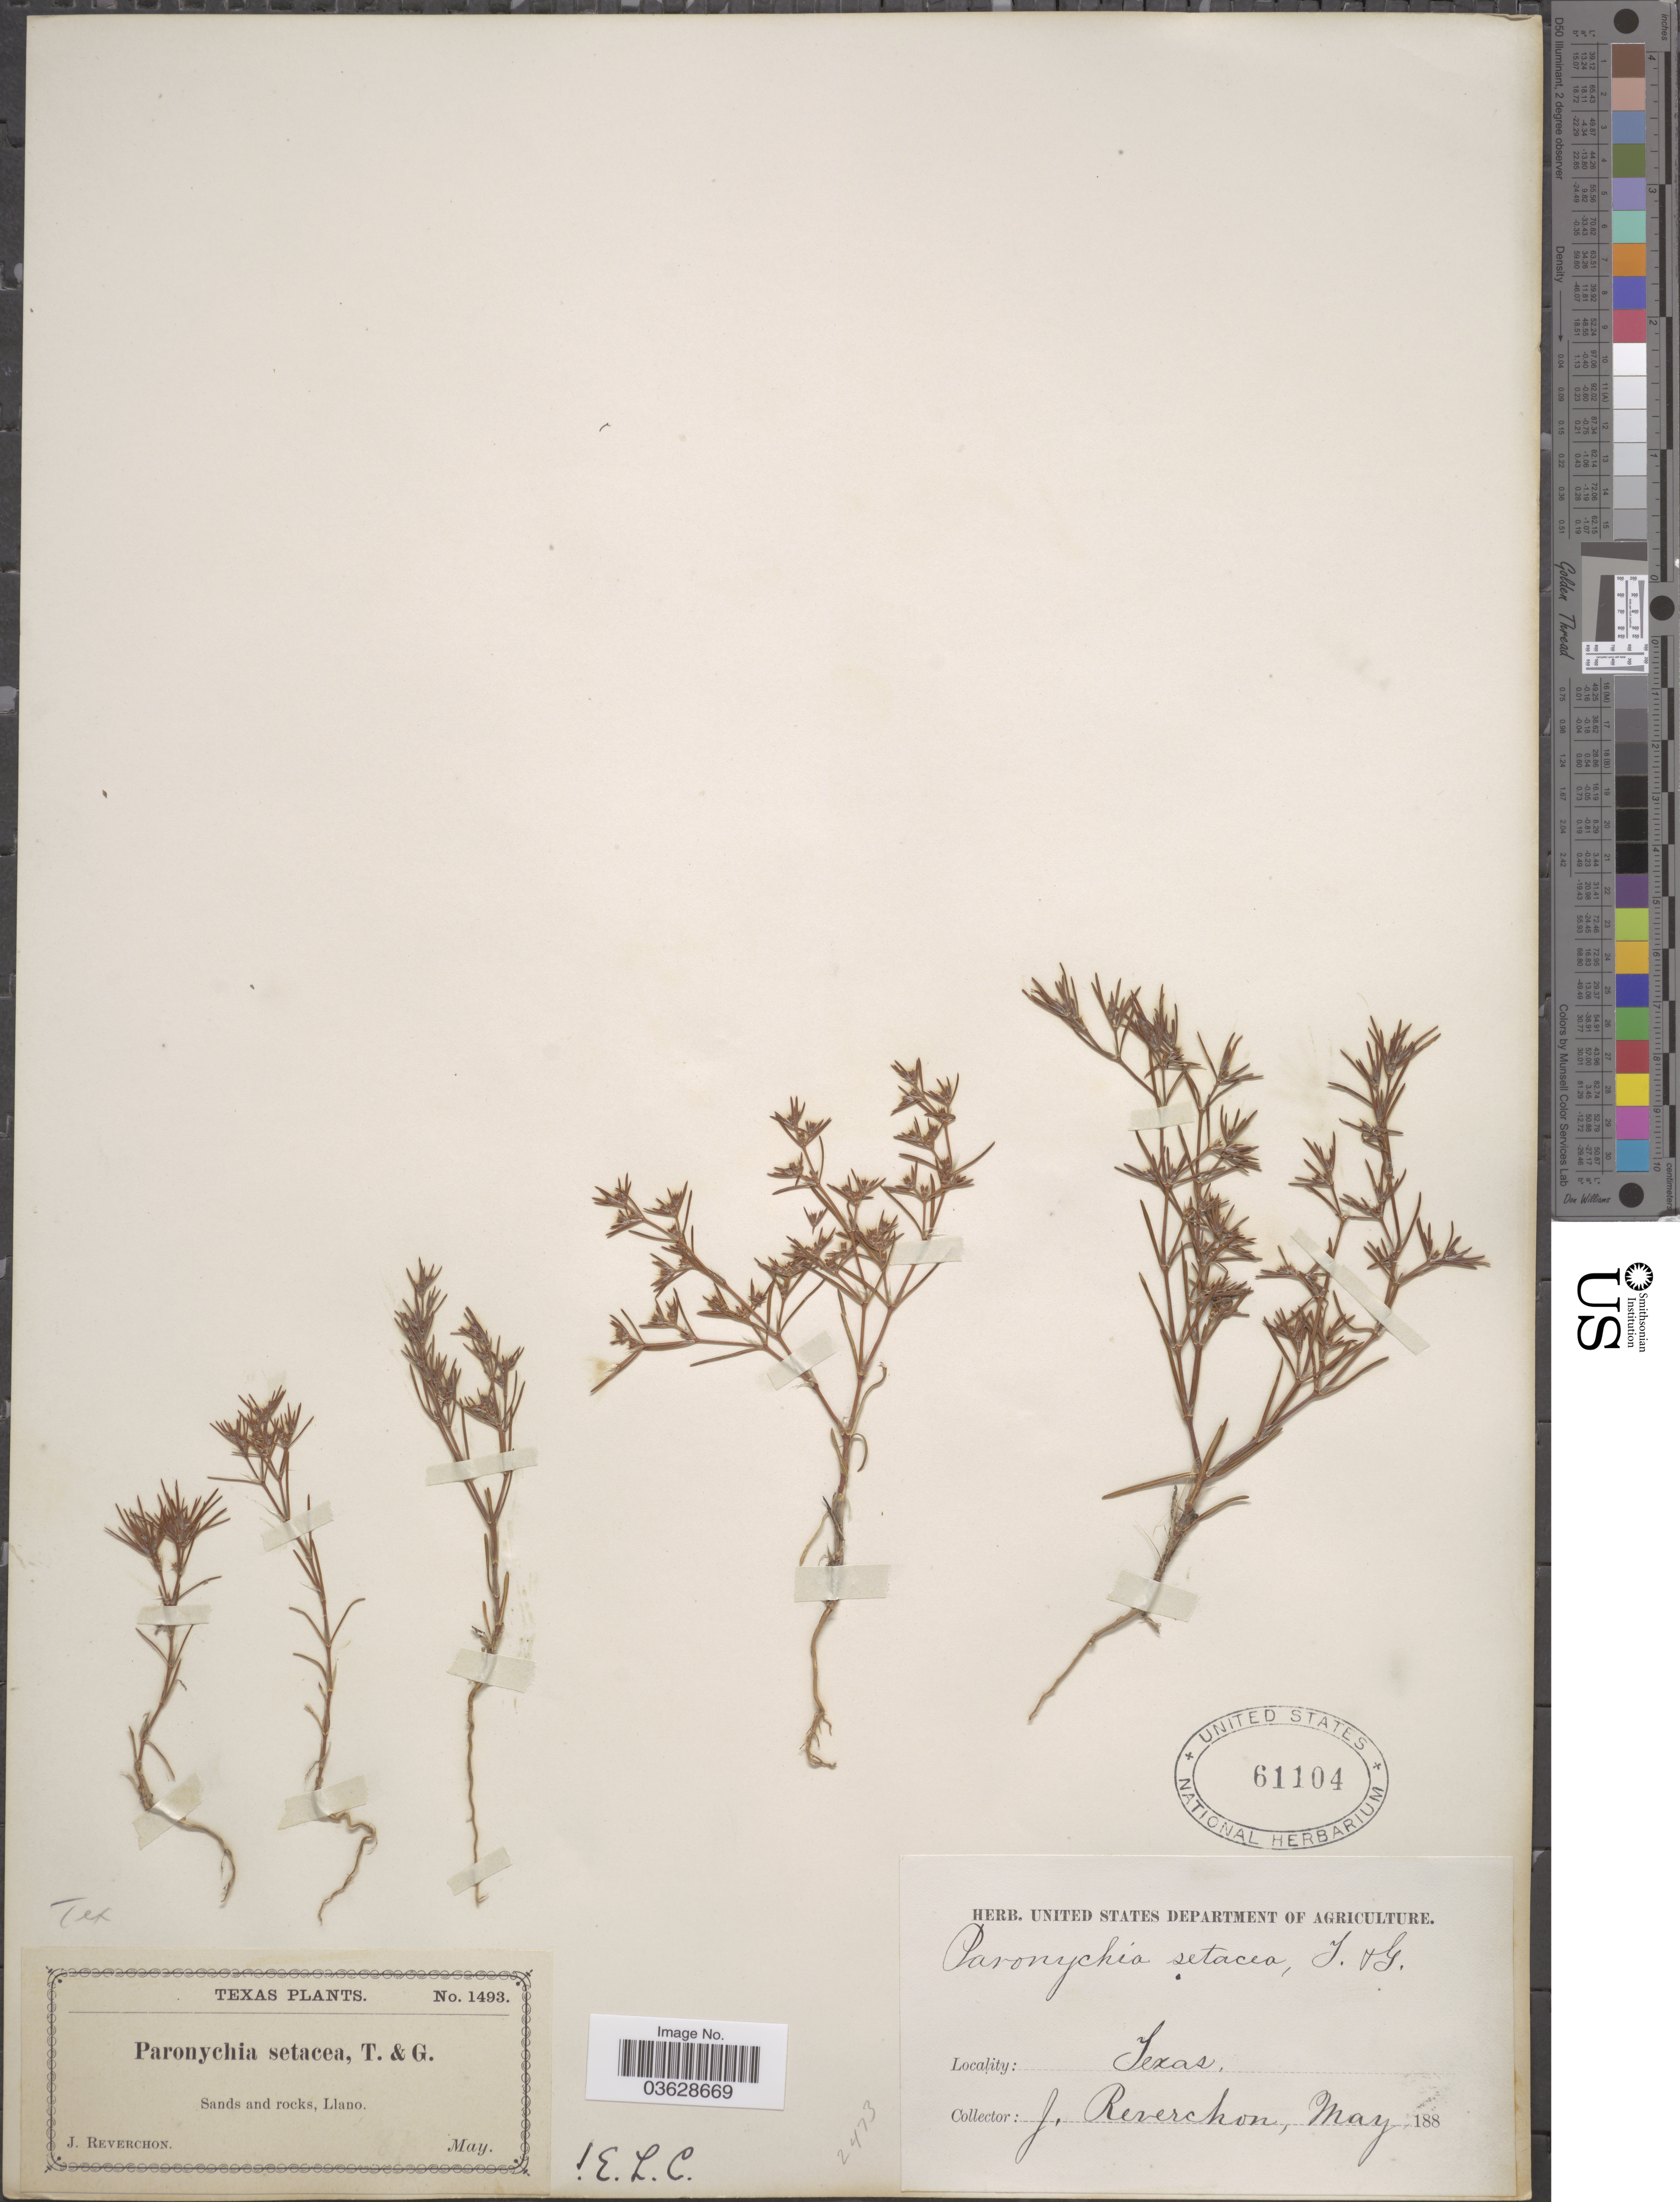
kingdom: Plantae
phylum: Tracheophyta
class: Magnoliopsida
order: Caryophyllales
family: Caryophyllaceae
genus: Paronychia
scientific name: Paronychia setacea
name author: Torr. & A. Gray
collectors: J. Reverchon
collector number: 1493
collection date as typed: May 188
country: United States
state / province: Texas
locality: Llano.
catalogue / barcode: US 61104